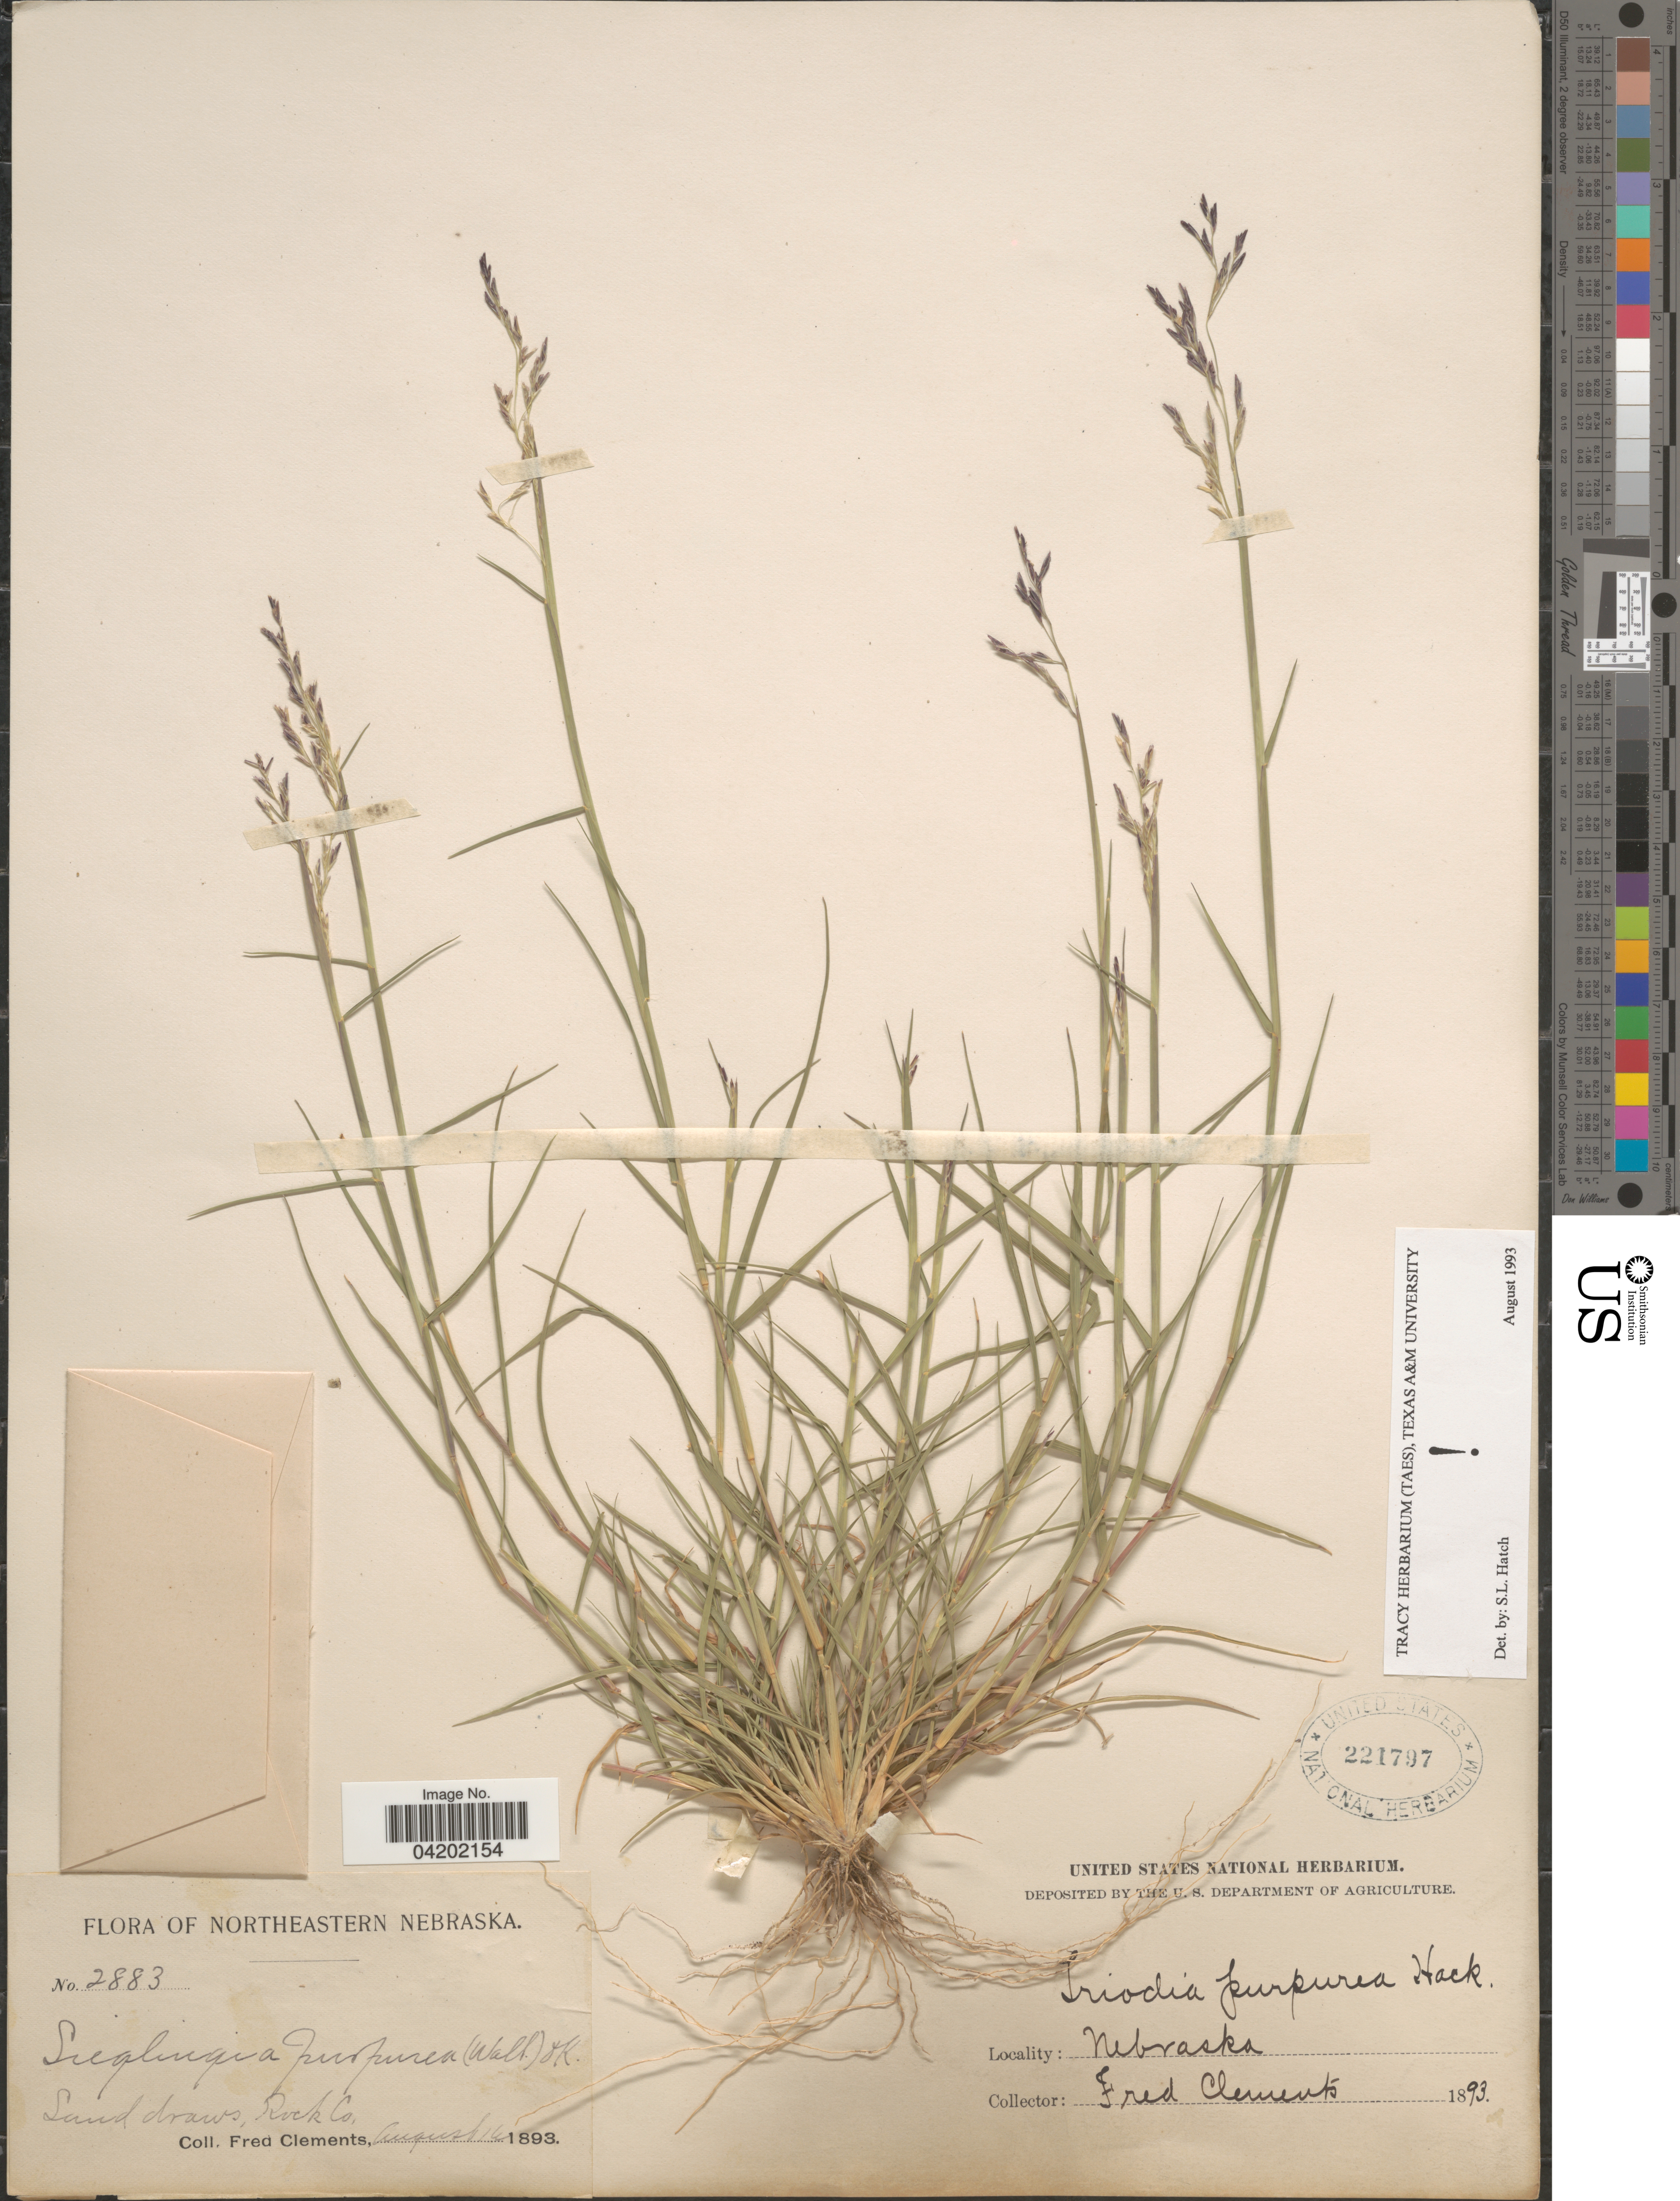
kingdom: Plantae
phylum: Tracheophyta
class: Liliopsida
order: Poales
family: Poaceae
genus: Triplasis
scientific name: Triplasis purpurea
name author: (Walter) Chapm.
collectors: F. Clements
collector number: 2883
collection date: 1893-08-14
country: United States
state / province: Nebraska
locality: Northeastern Nebraska. Sand draws, Rock Co.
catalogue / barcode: US 221797